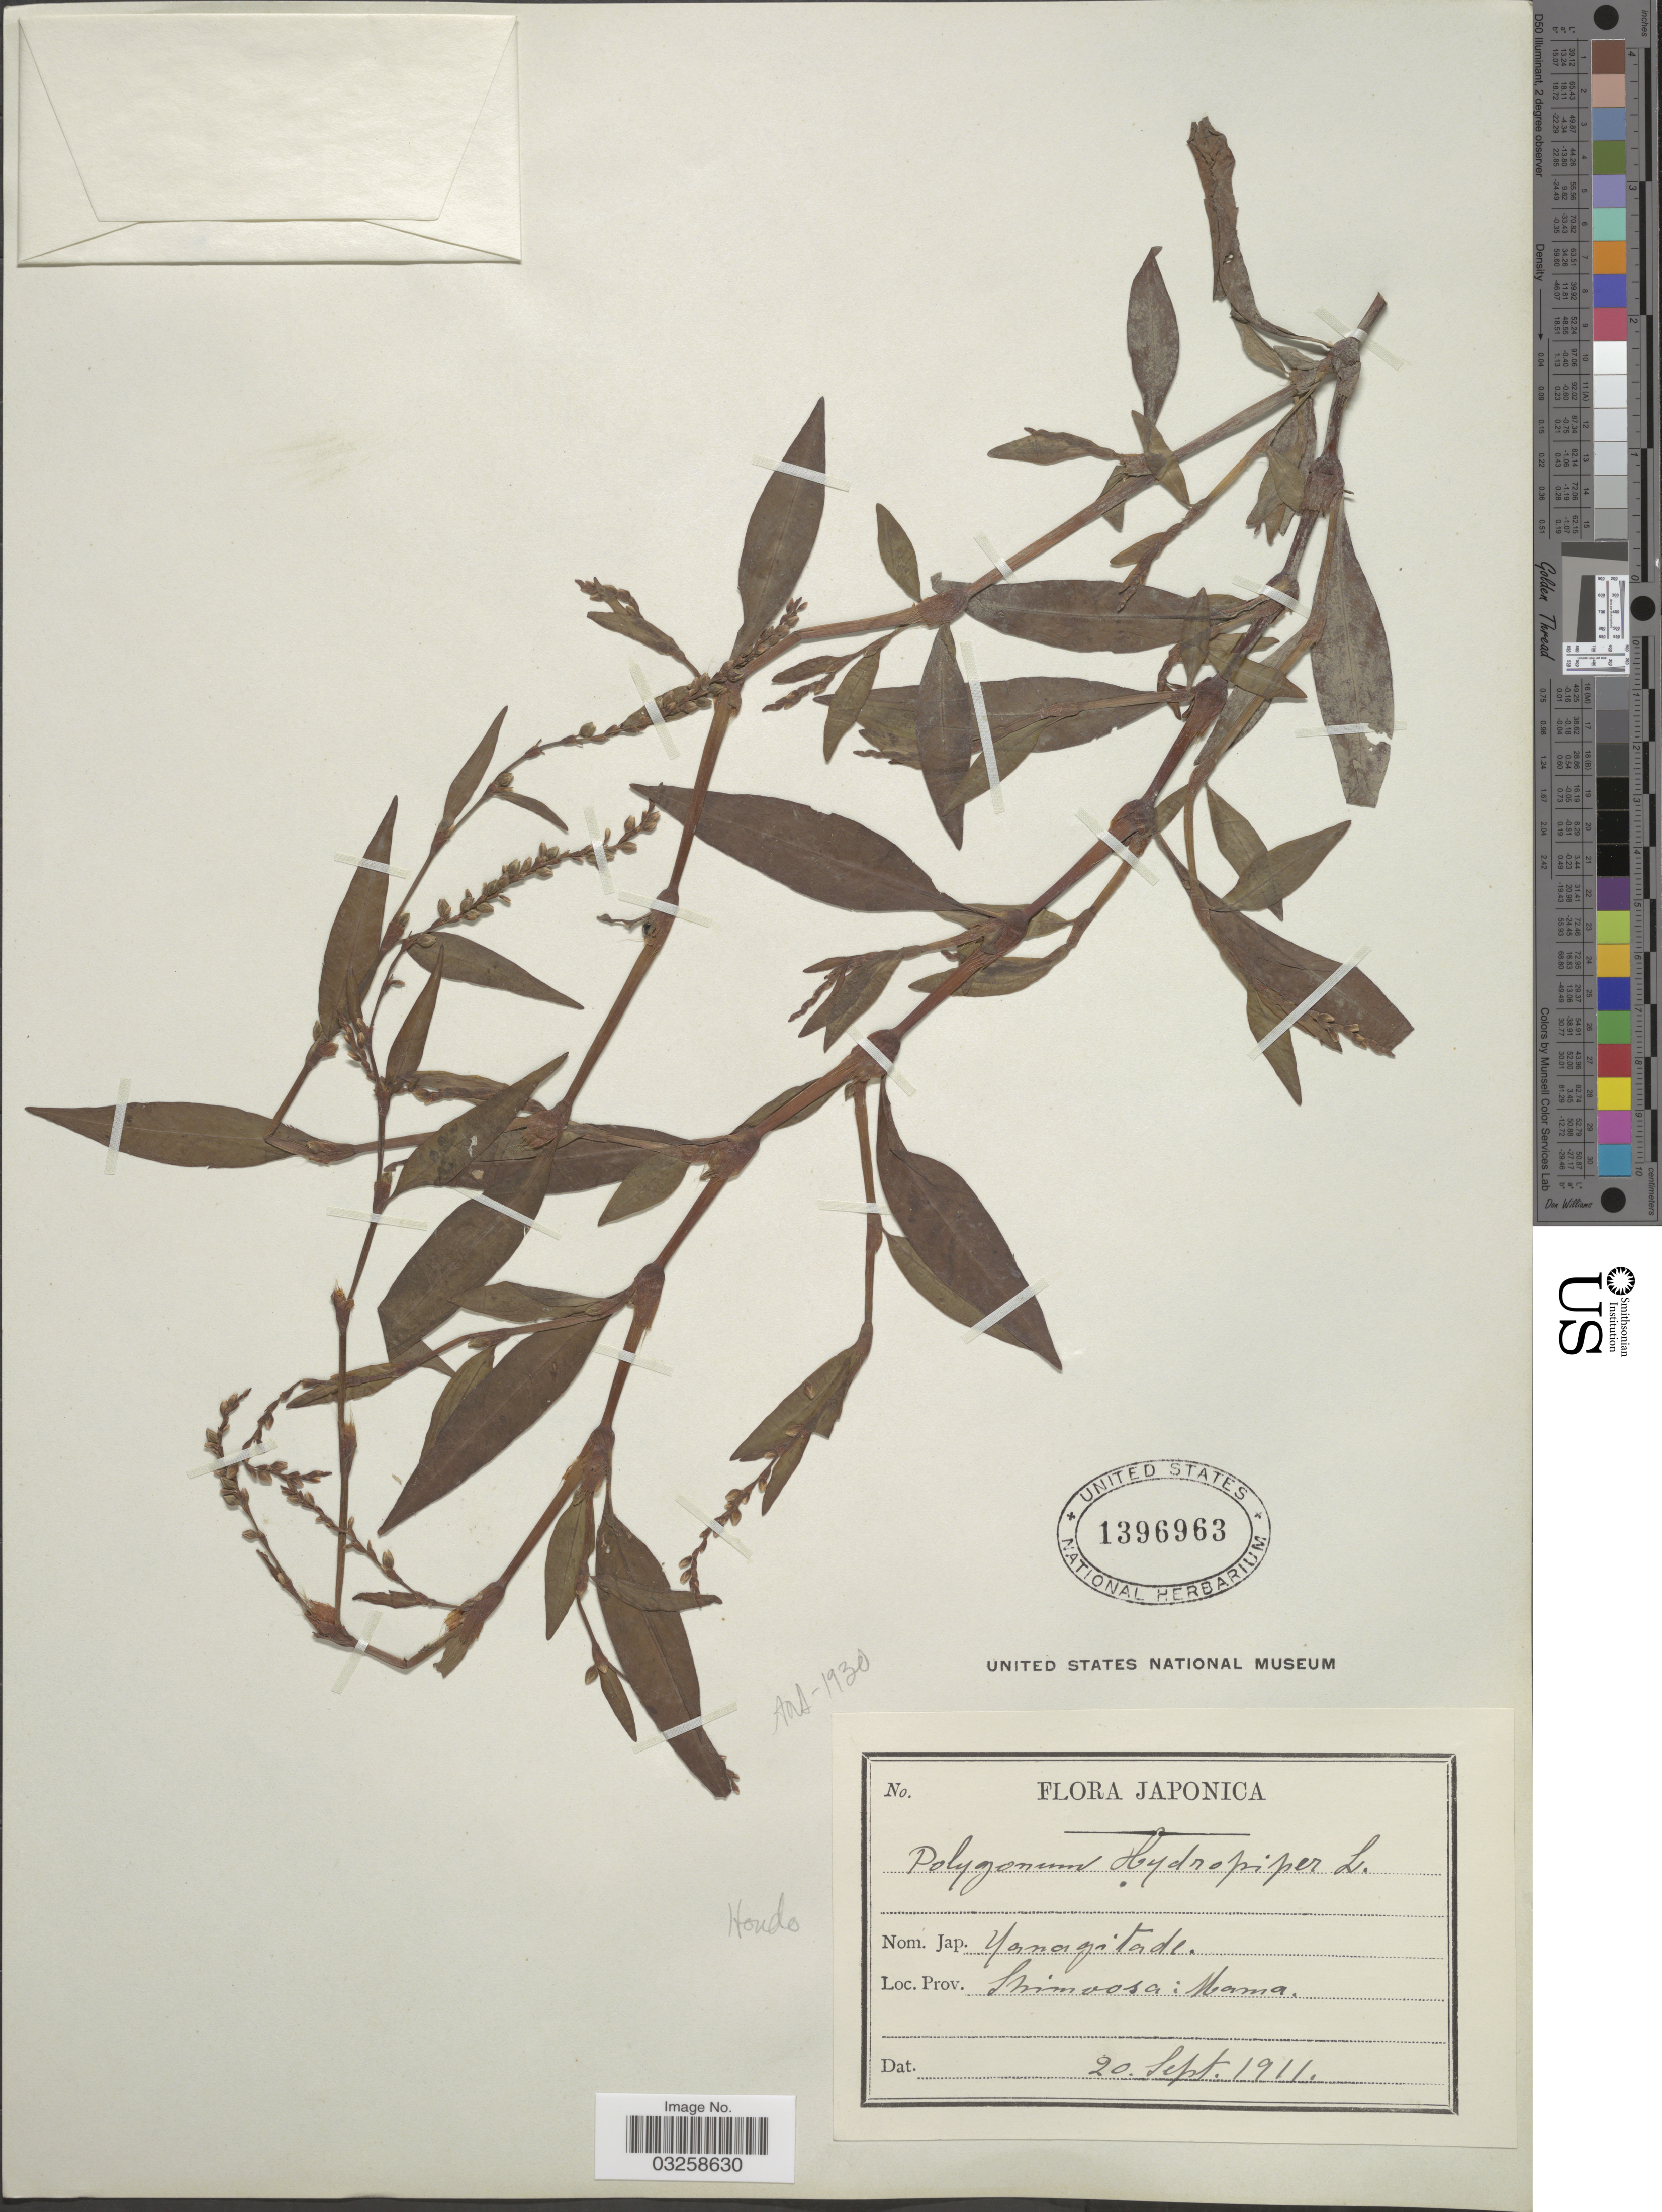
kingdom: Plantae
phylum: Tracheophyta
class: Magnoliopsida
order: Caryophyllales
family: Polygonaceae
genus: Polygonum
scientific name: Polygonum hydropiper var. hydropiper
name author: L.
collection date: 1911-09-20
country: Japan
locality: Hondo. Shimoosa: Mama.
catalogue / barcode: US 1396963